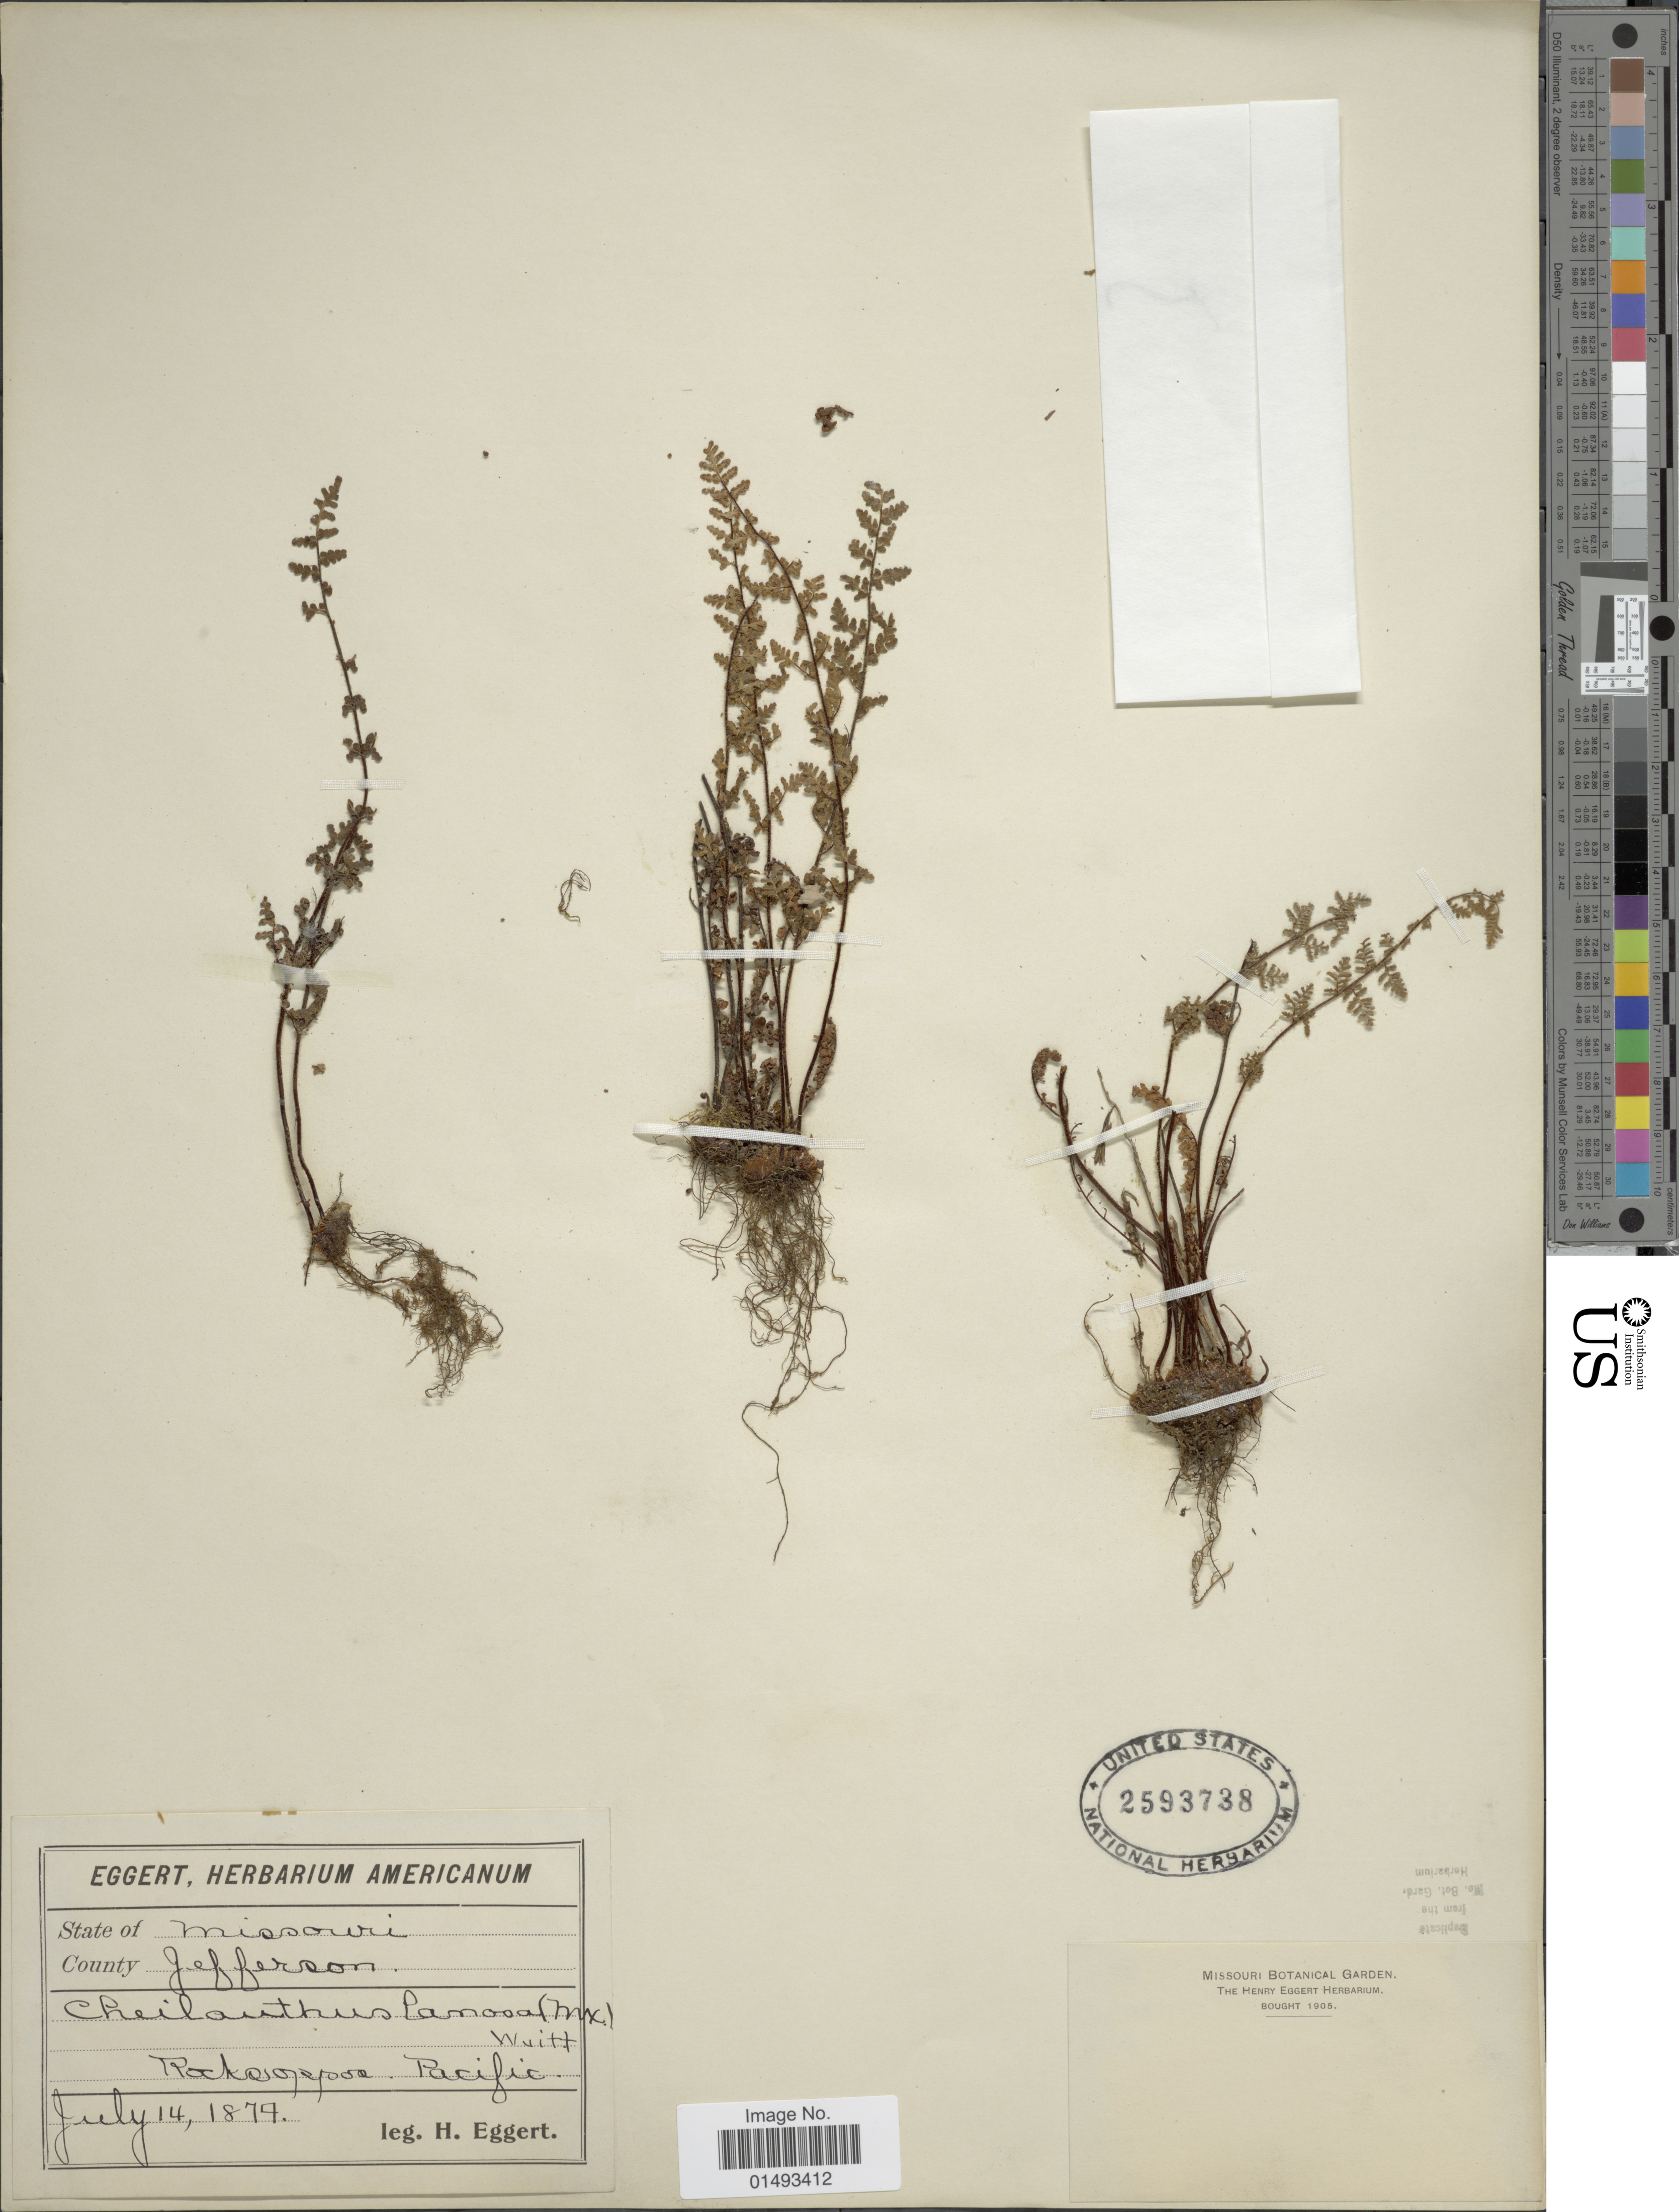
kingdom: Plantae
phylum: Tracheophyta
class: Polypodiopsida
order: Polypodiales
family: Pteridaceae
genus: Myriopteris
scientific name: Myriopteris lanosa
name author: (Michx.) Grusz & Windham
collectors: H. Eggert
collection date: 1879-07-14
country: United States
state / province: Missouri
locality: Rockseye [interpreted] Pacific, Jefferson Co.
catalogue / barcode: US 2593738